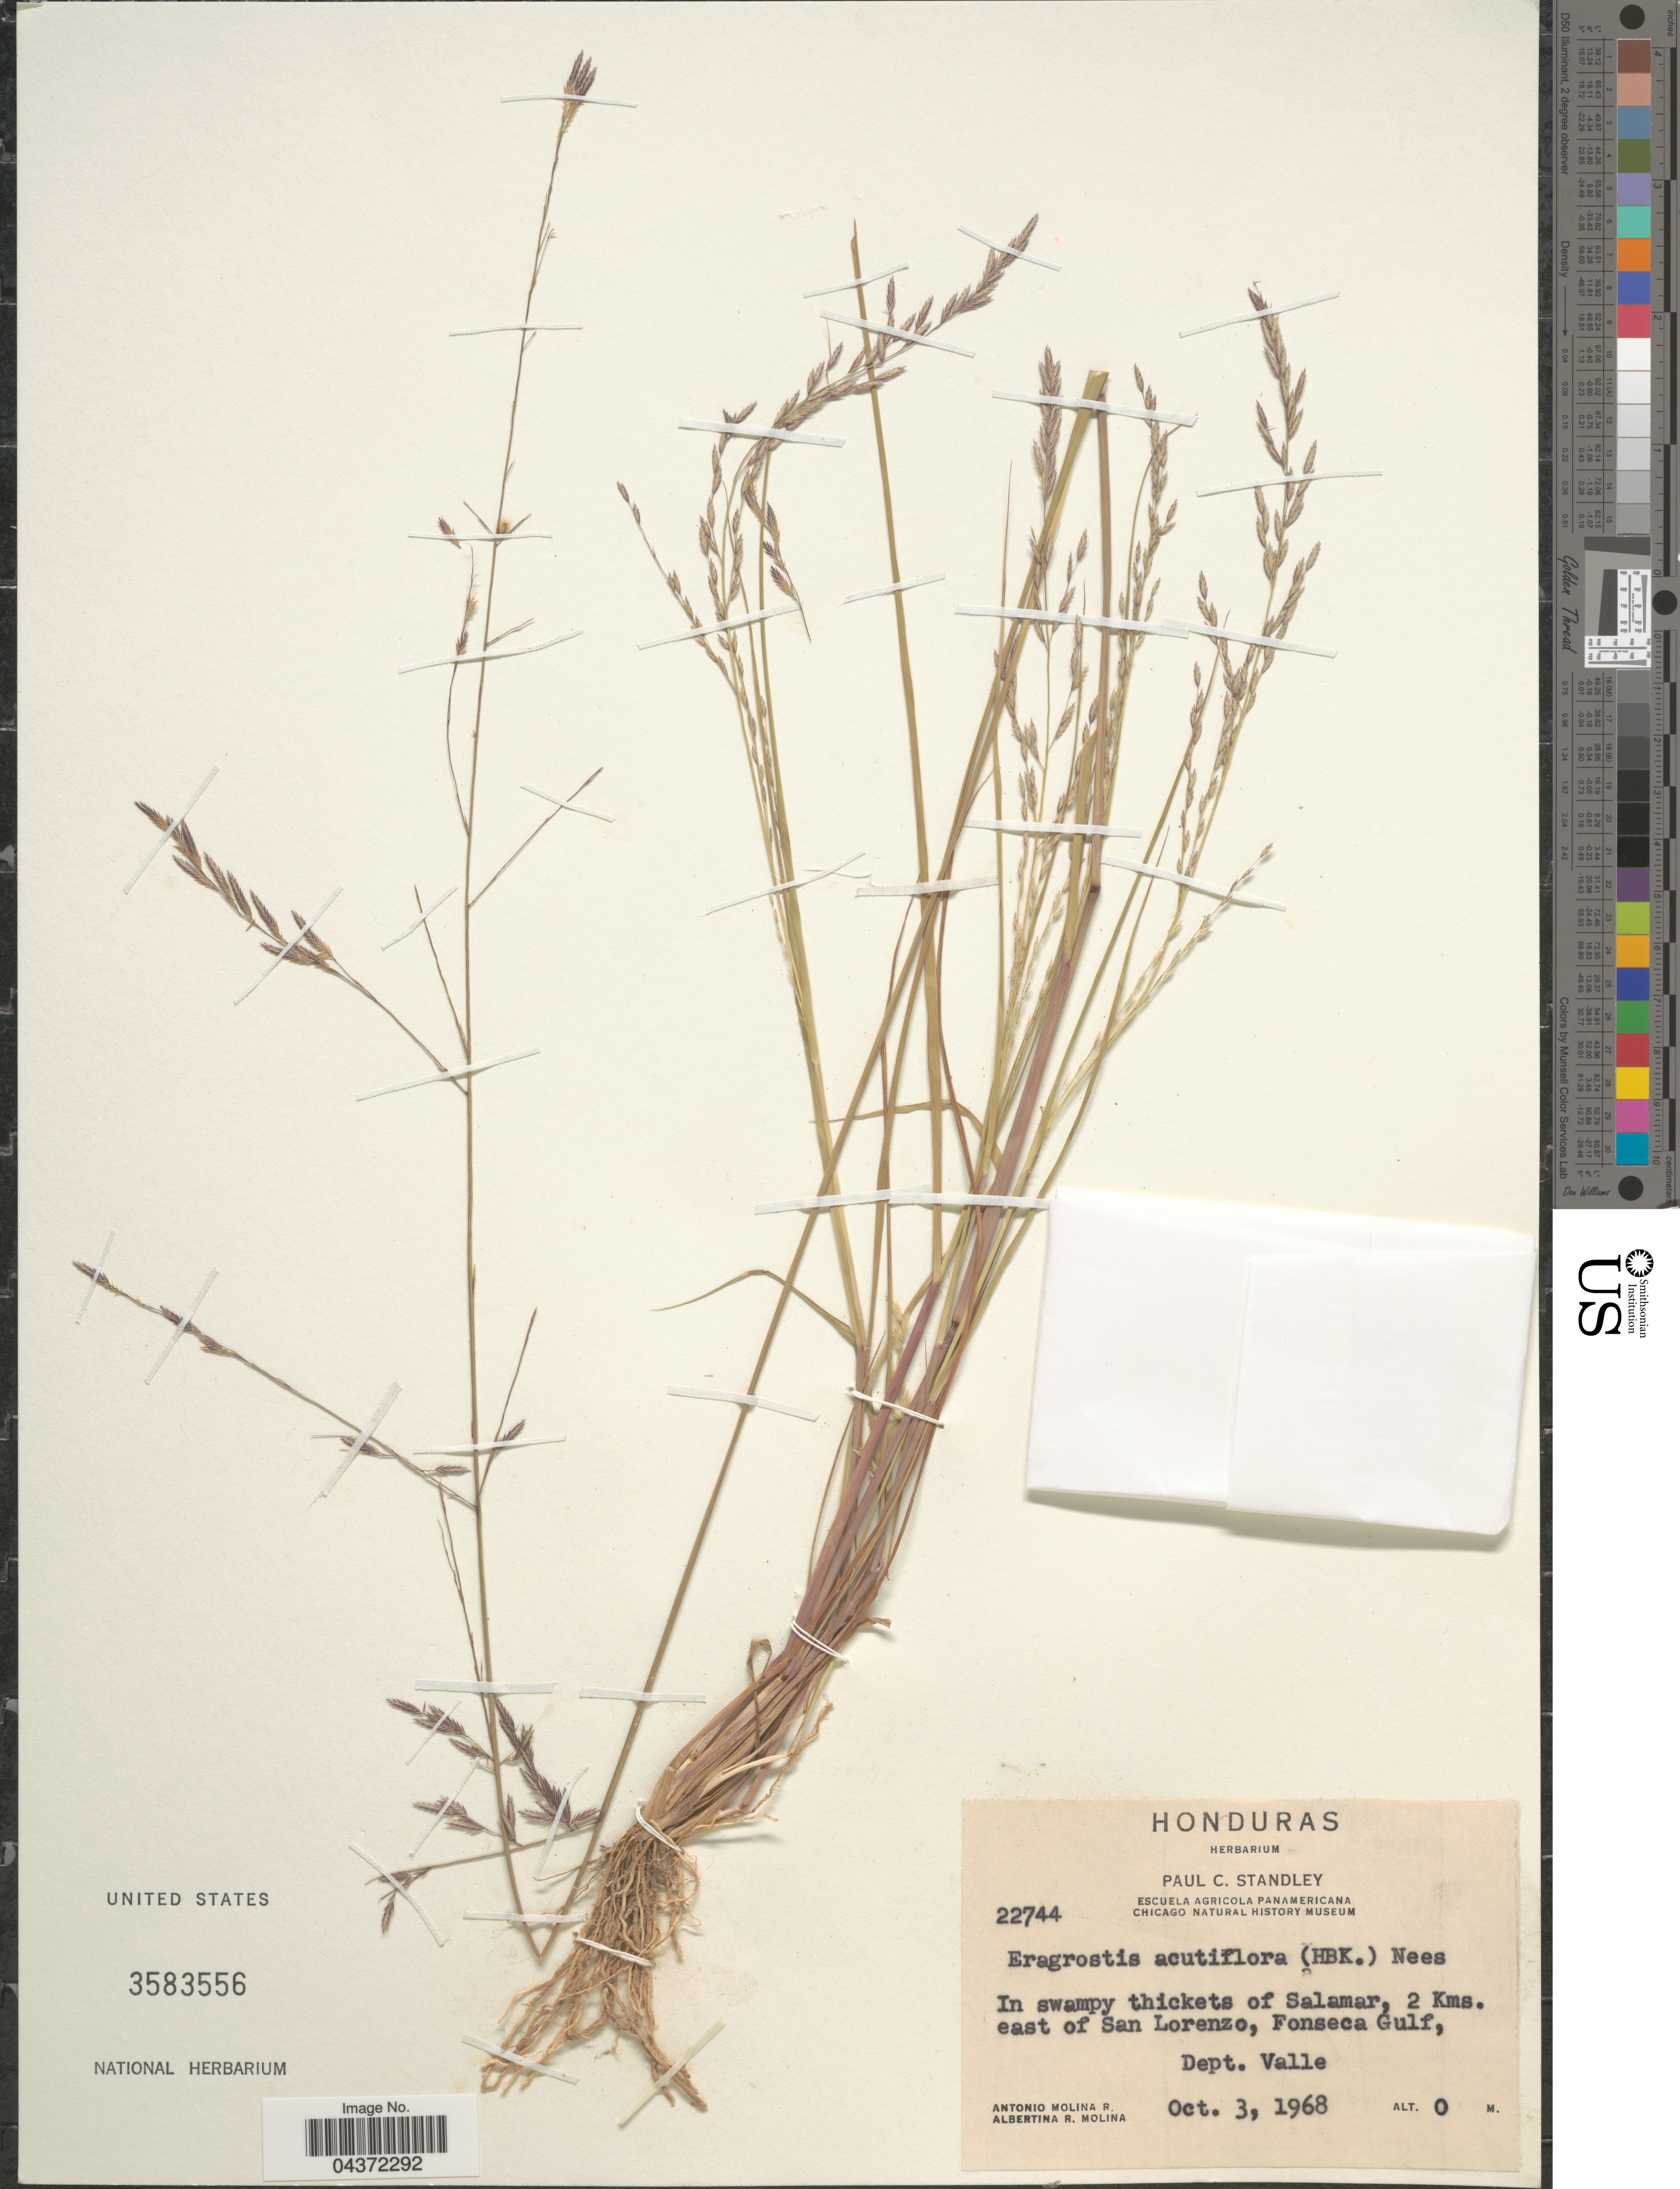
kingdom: Plantae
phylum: Tracheophyta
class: Liliopsida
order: Poales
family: Poaceae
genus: Eragrostis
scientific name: Eragrostis acutiflora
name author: (Kunth) Nees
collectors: A. Molina R. & A. R. Molina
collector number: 22744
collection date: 1968-10-03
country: Honduras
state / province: Valle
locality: In swampy thickets of Salamar, 2 Kms. east of San Lorenzo, Fonseca Gulf, Dept. Valle.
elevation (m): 0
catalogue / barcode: US 3583556